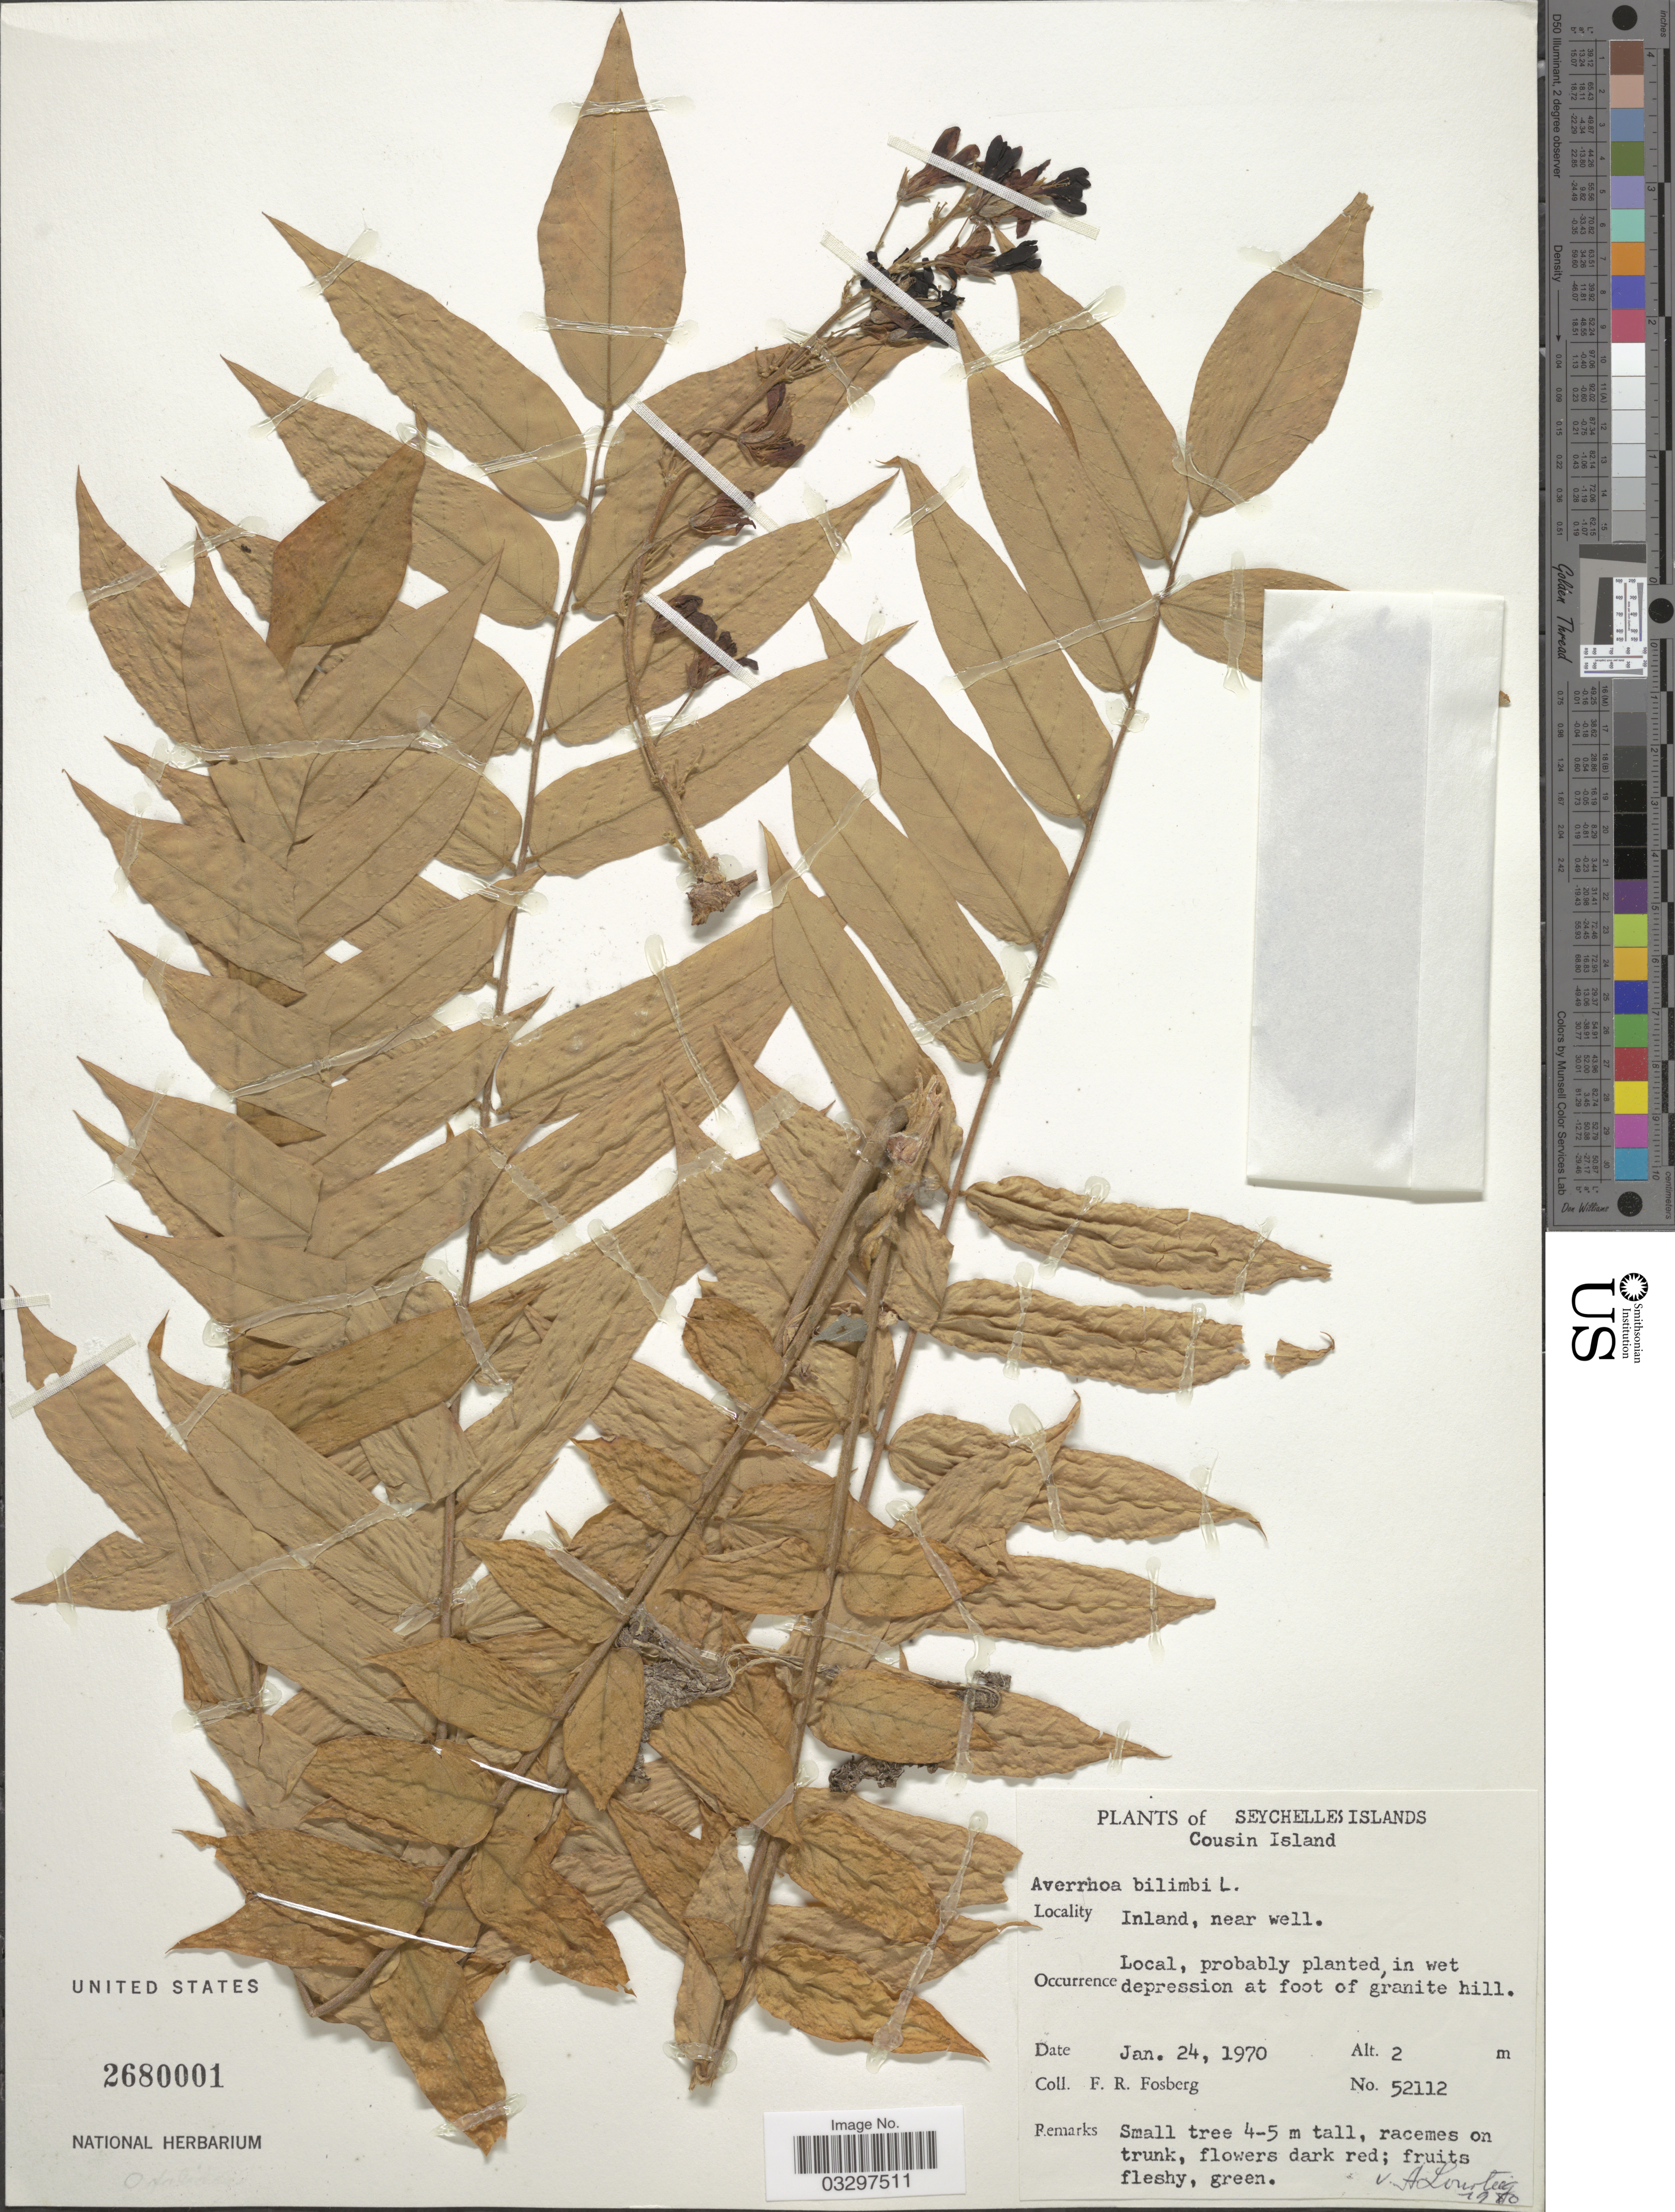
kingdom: Plantae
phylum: Tracheophyta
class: Magnoliopsida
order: Oxalidales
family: Oxalidaceae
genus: Averrhoa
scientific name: Averrhoa bilimbi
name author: L.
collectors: F. R. Fosberg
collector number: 52112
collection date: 1970-01-24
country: Seychelles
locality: Seychelles Islands, Cousin Island. Inland, near well.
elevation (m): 2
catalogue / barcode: US 2680001